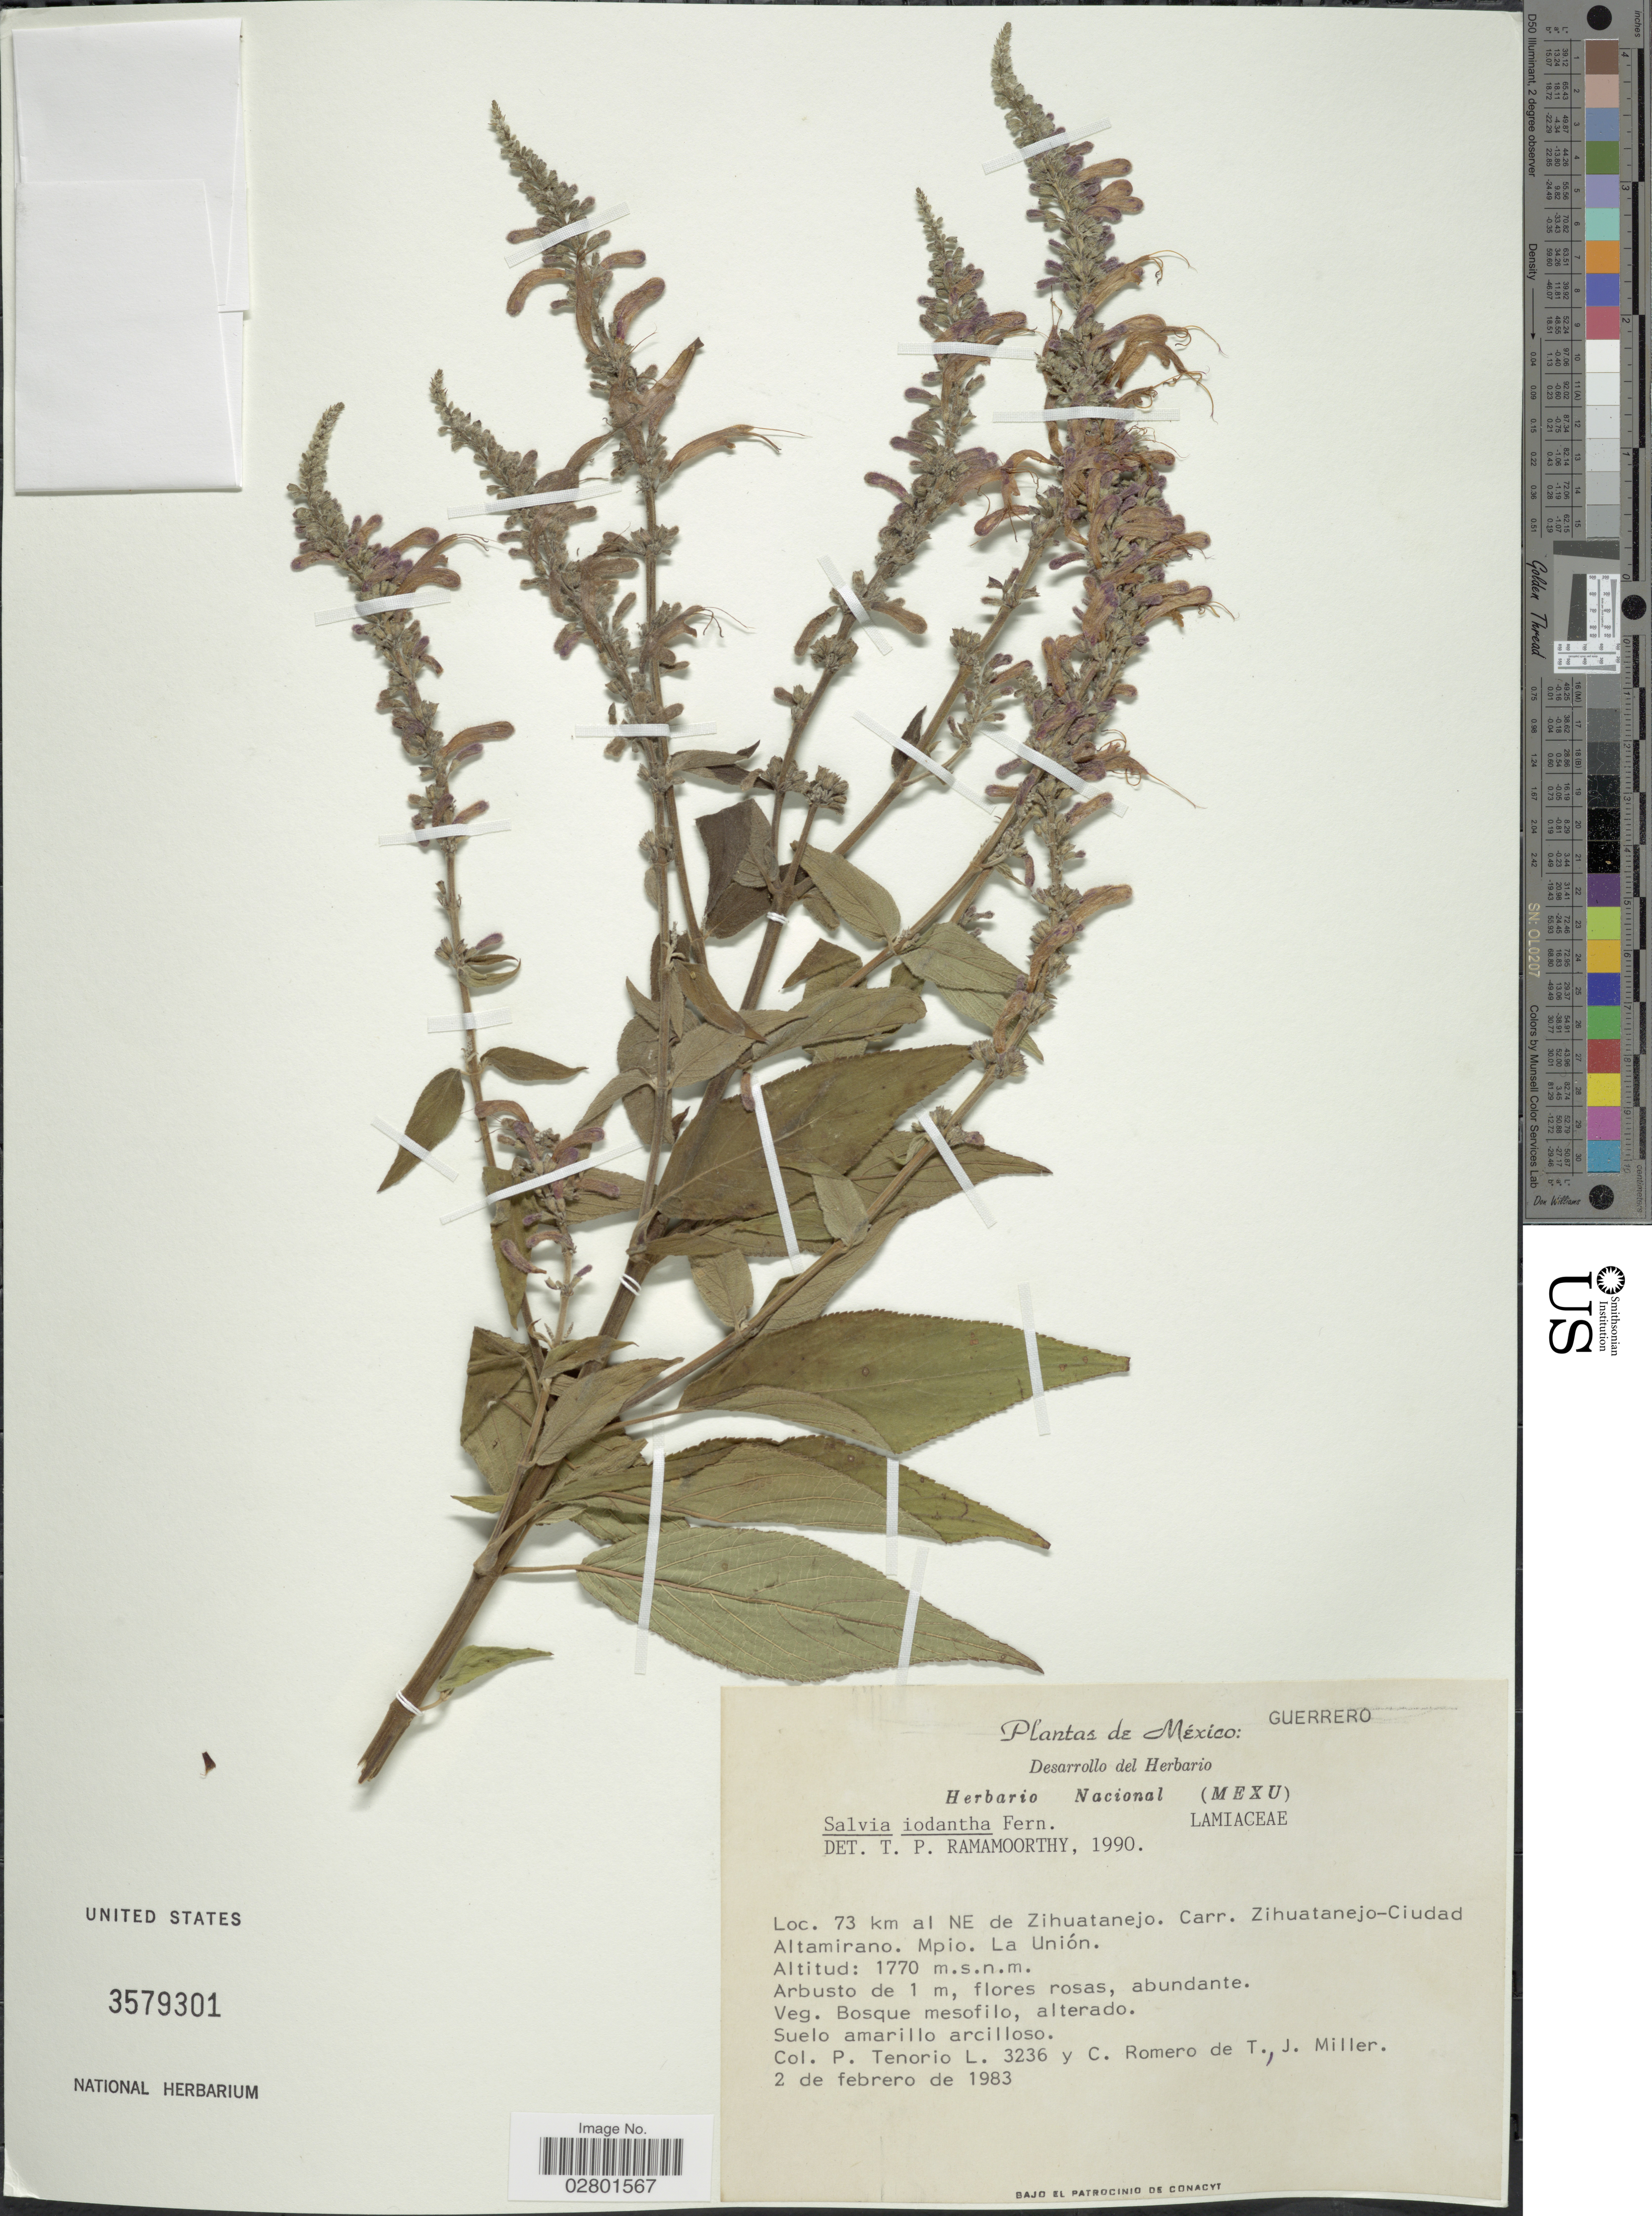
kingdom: Plantae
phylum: Tracheophyta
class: Magnoliopsida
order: Lamiales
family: Lamiaceae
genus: Salvia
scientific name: Salvia iodantha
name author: Fernald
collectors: P. Tenorio L., C. Romero de T. & J. Miller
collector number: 3236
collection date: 1983-02-02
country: Mexico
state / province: Guerrero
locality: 73 km al NE de Zihuatanejo, Carr. Zihuaranejo-Ciudad Altamirano, Mpio, La Unión.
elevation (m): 1770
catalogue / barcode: US 3579301